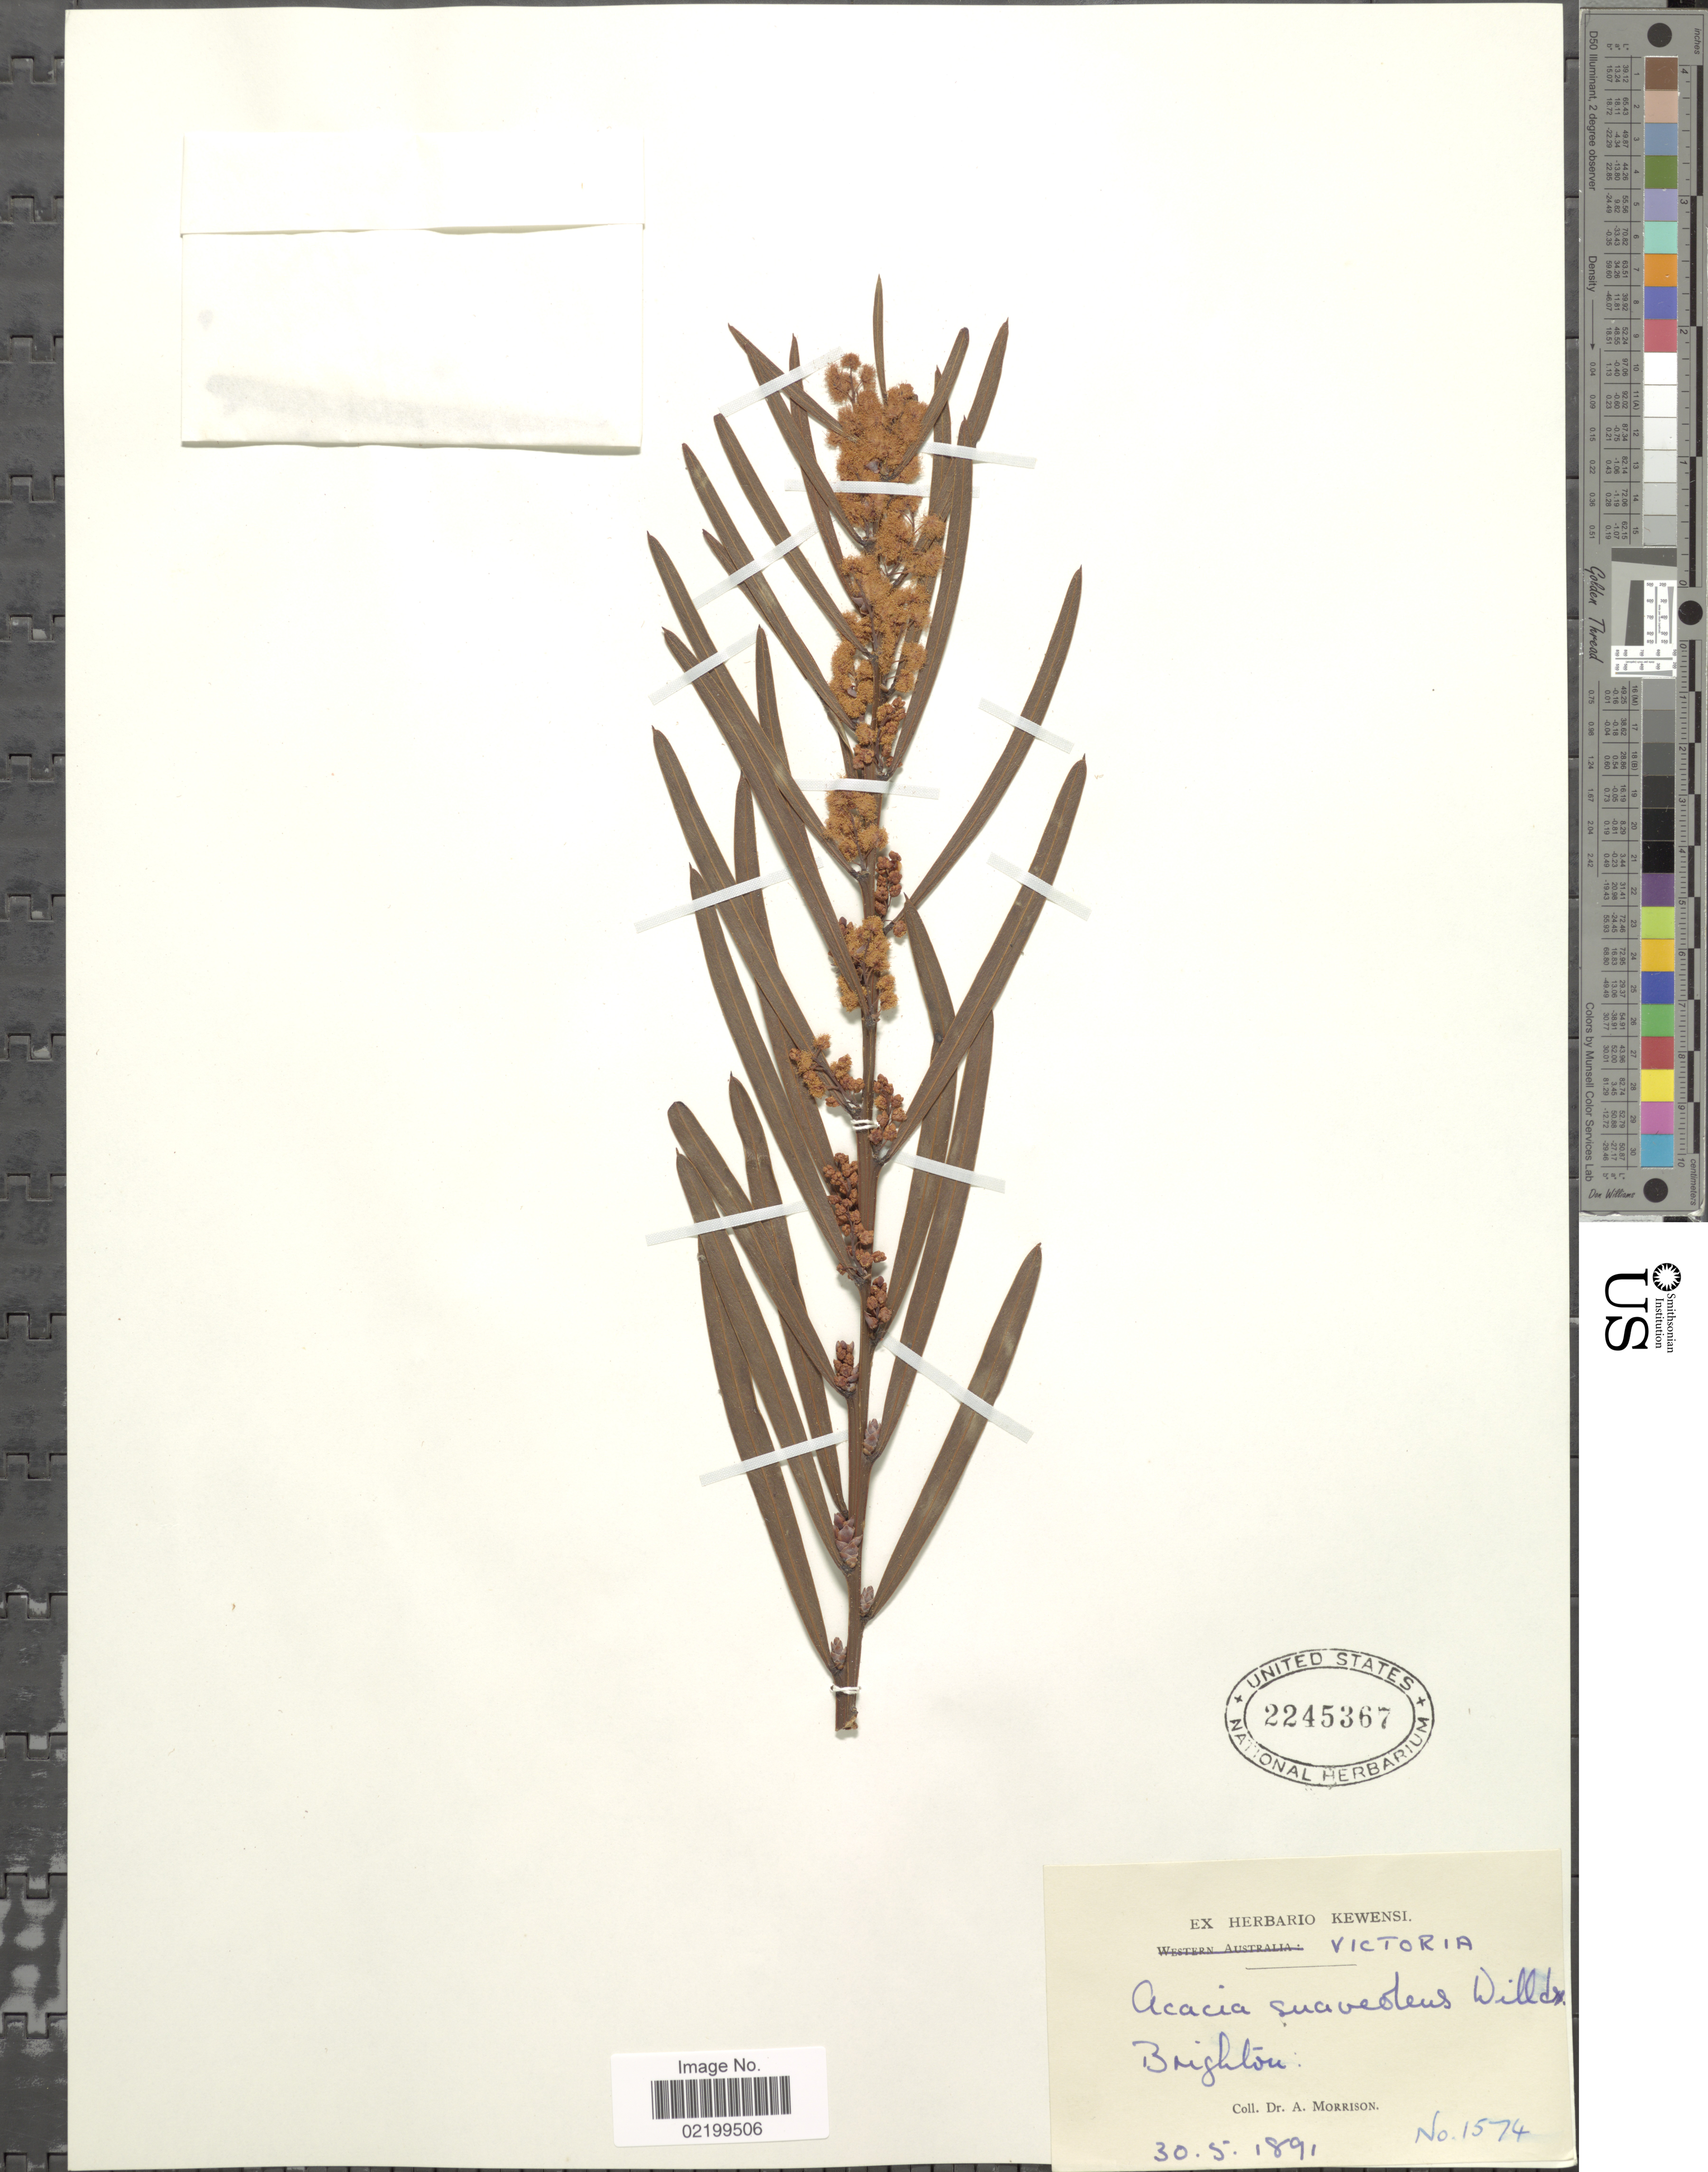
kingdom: Plantae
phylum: Tracheophyta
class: Magnoliopsida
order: Fabales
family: Fabaceae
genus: Acacia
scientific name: Acacia suaveolens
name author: (Sm.) Willd.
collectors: A. Morrison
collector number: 1574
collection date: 1891-05-30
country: Australia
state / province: Victoria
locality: Victoria, Brighton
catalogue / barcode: US 2245367